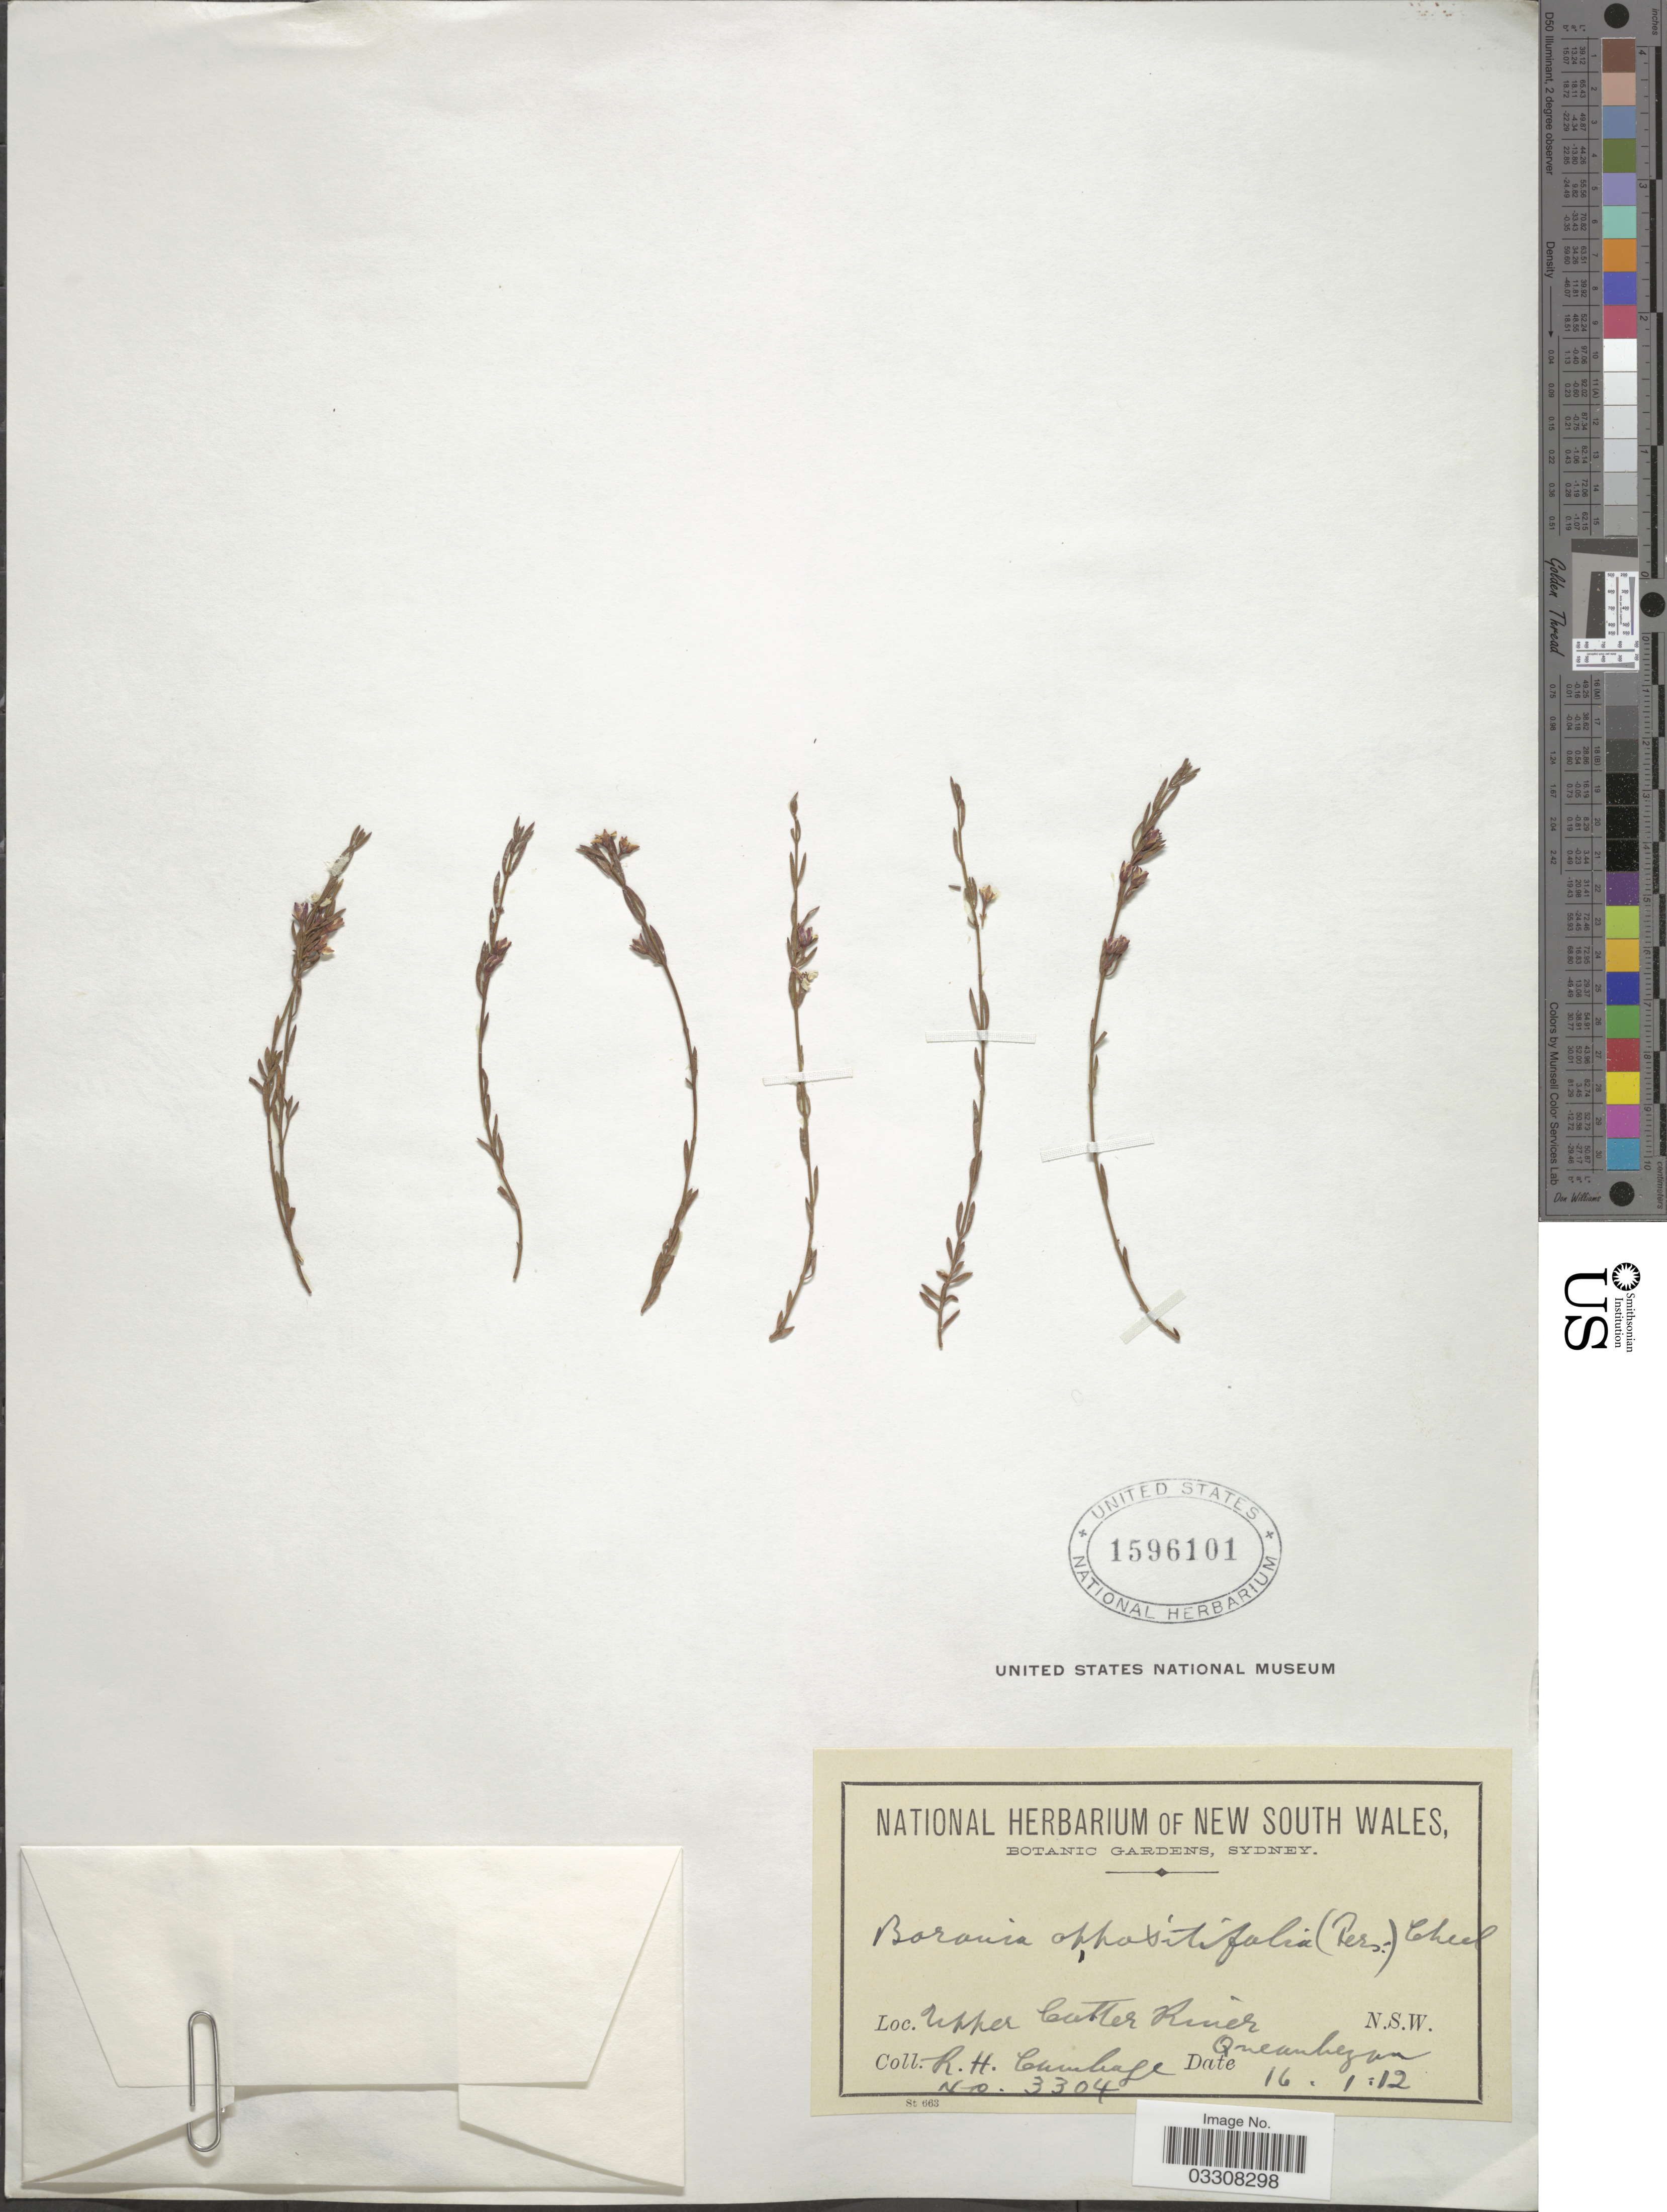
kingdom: Plantae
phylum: Tracheophyta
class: Magnoliopsida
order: Sapindales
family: Rutaceae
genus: Cyanothamnus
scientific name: Cyanothamnus nanus var. hyssopifolius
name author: (Melville) Duretto & Heslewood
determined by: Strong, Mark T., (BOT), Smithsonian Institution - National Museum of Natural History (UNITED STATES)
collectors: R. Cambage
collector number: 3304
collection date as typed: Transcribed d/m/y: 16/1/12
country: Australia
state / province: New South Wales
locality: Upper Cotter River Queanbeyan.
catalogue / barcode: US 1596101